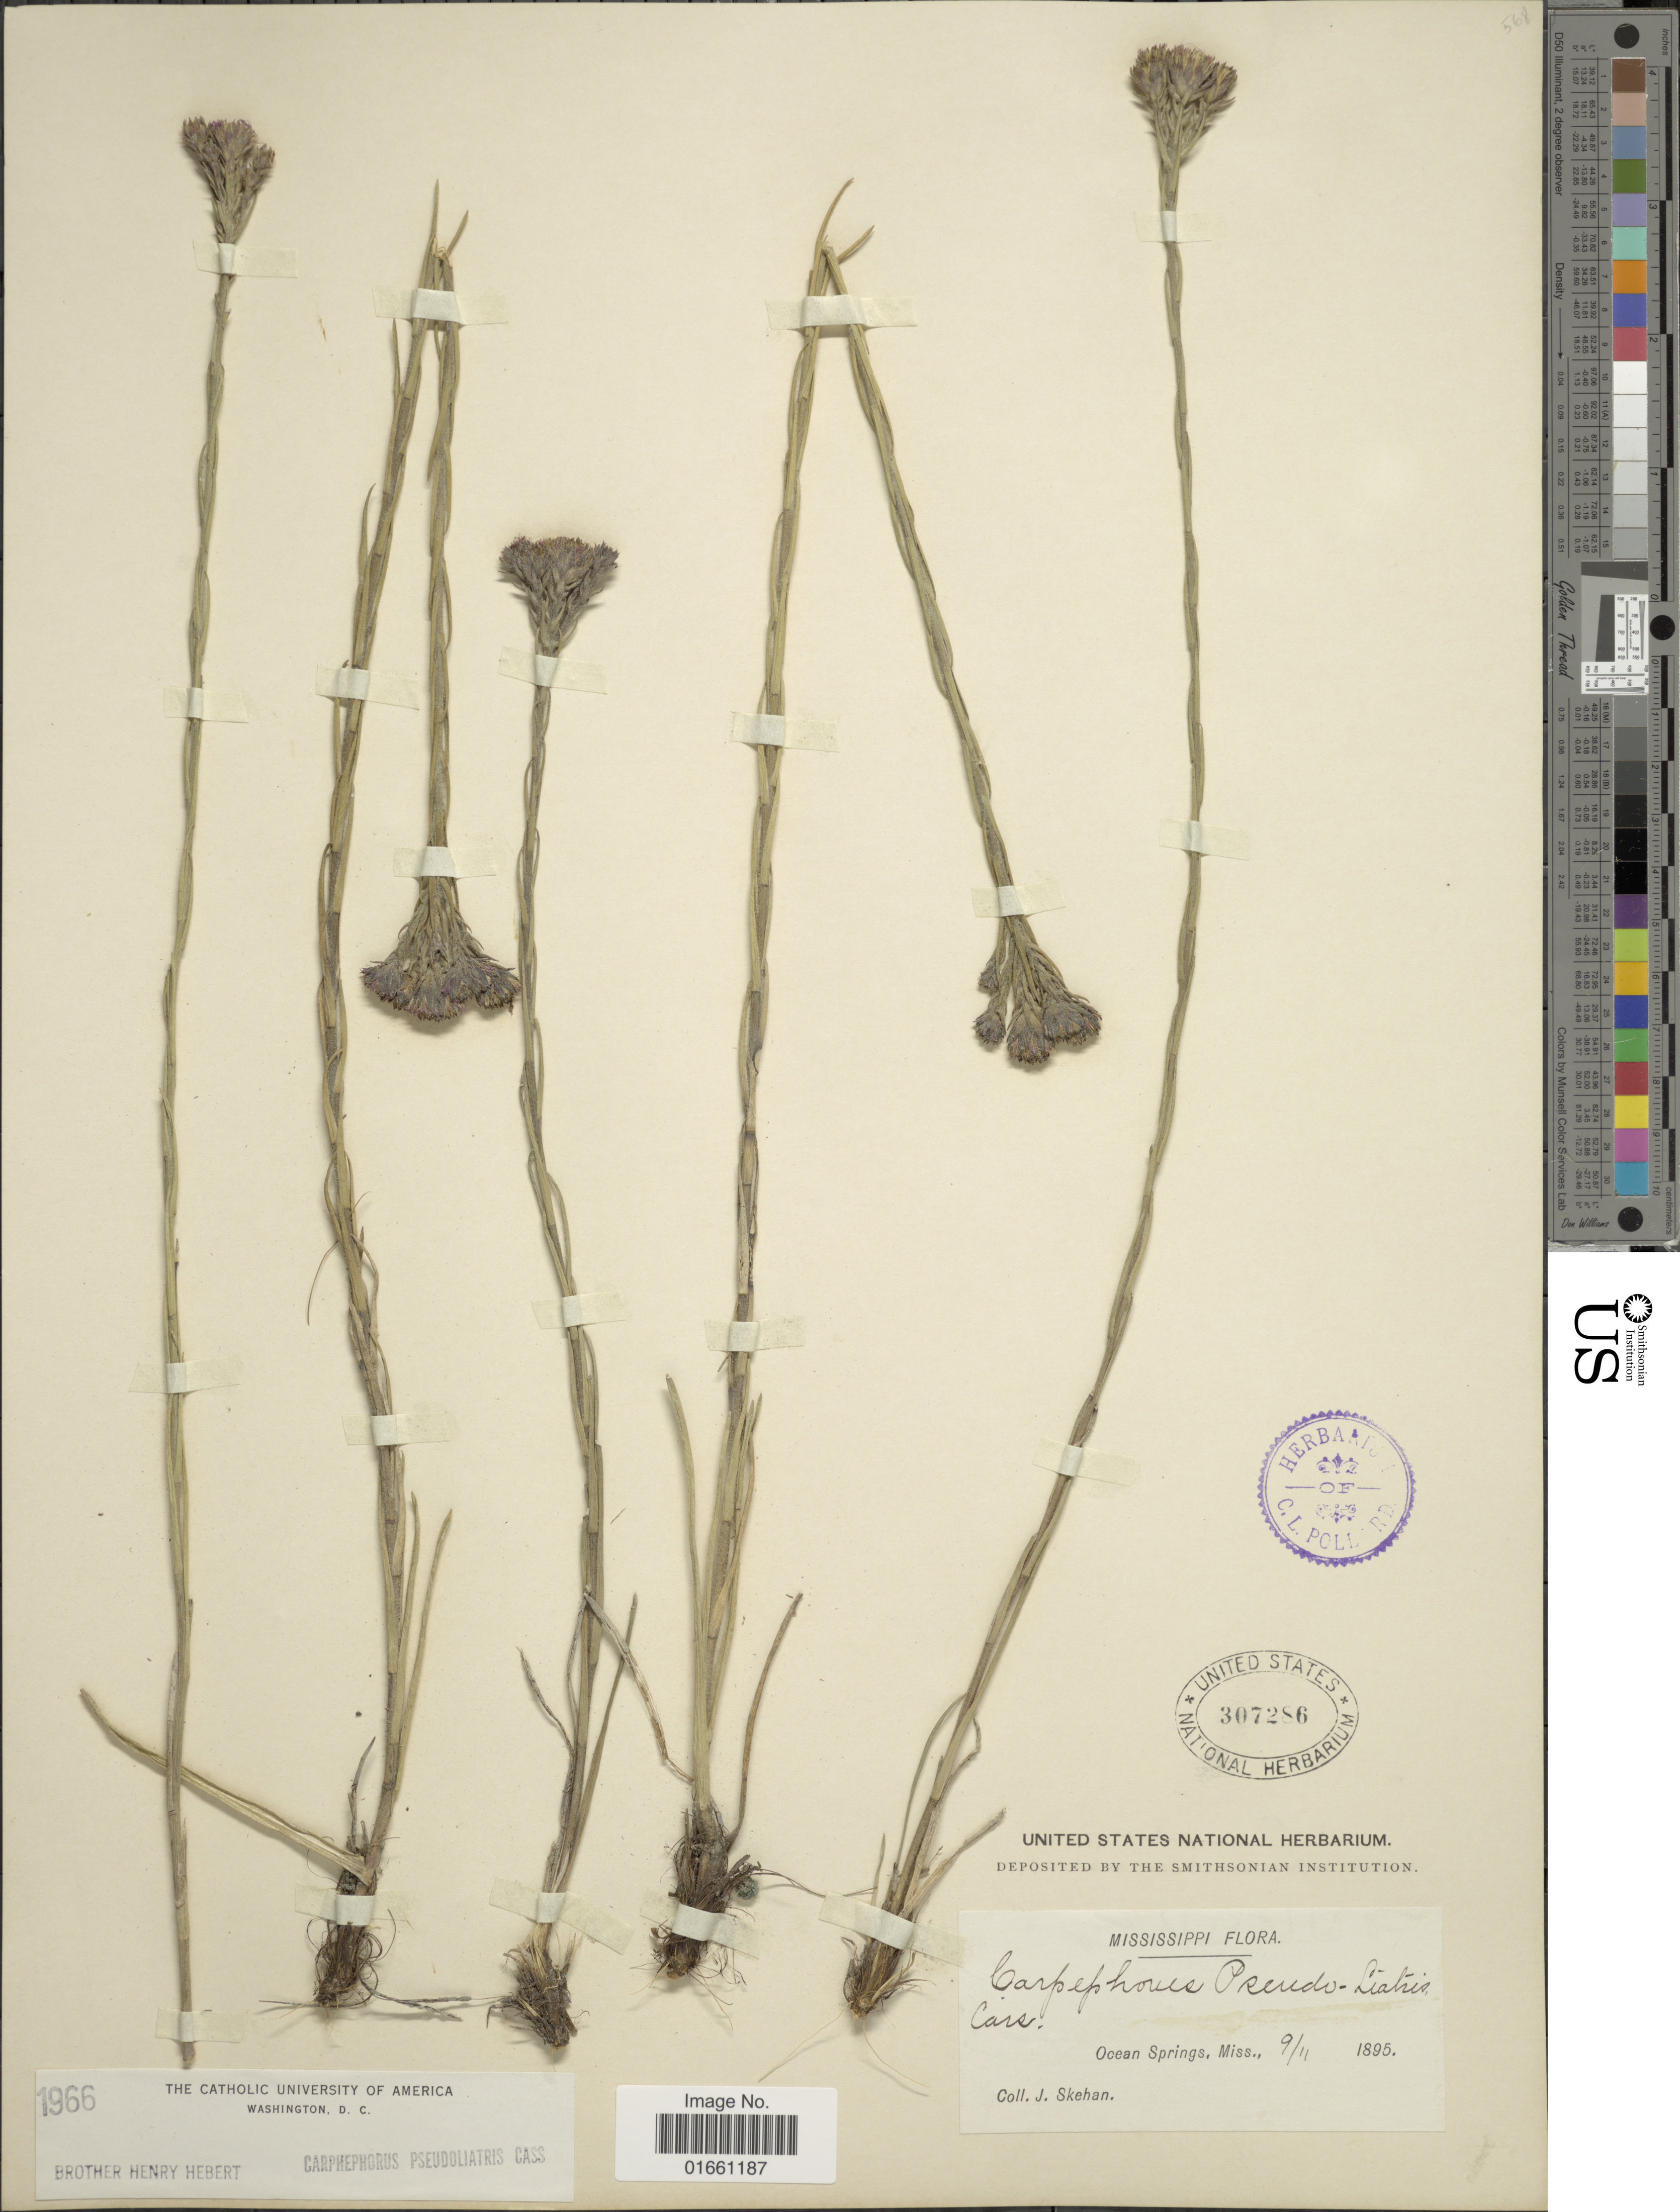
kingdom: Plantae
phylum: Tracheophyta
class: Magnoliopsida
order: Asterales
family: Asteraceae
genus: Carphephorus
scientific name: Carphephorus pseudoliatris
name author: Cass.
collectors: J. Skehan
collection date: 1895-11-09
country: United States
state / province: Mississippi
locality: Ocean Springs.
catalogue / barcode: US 307286